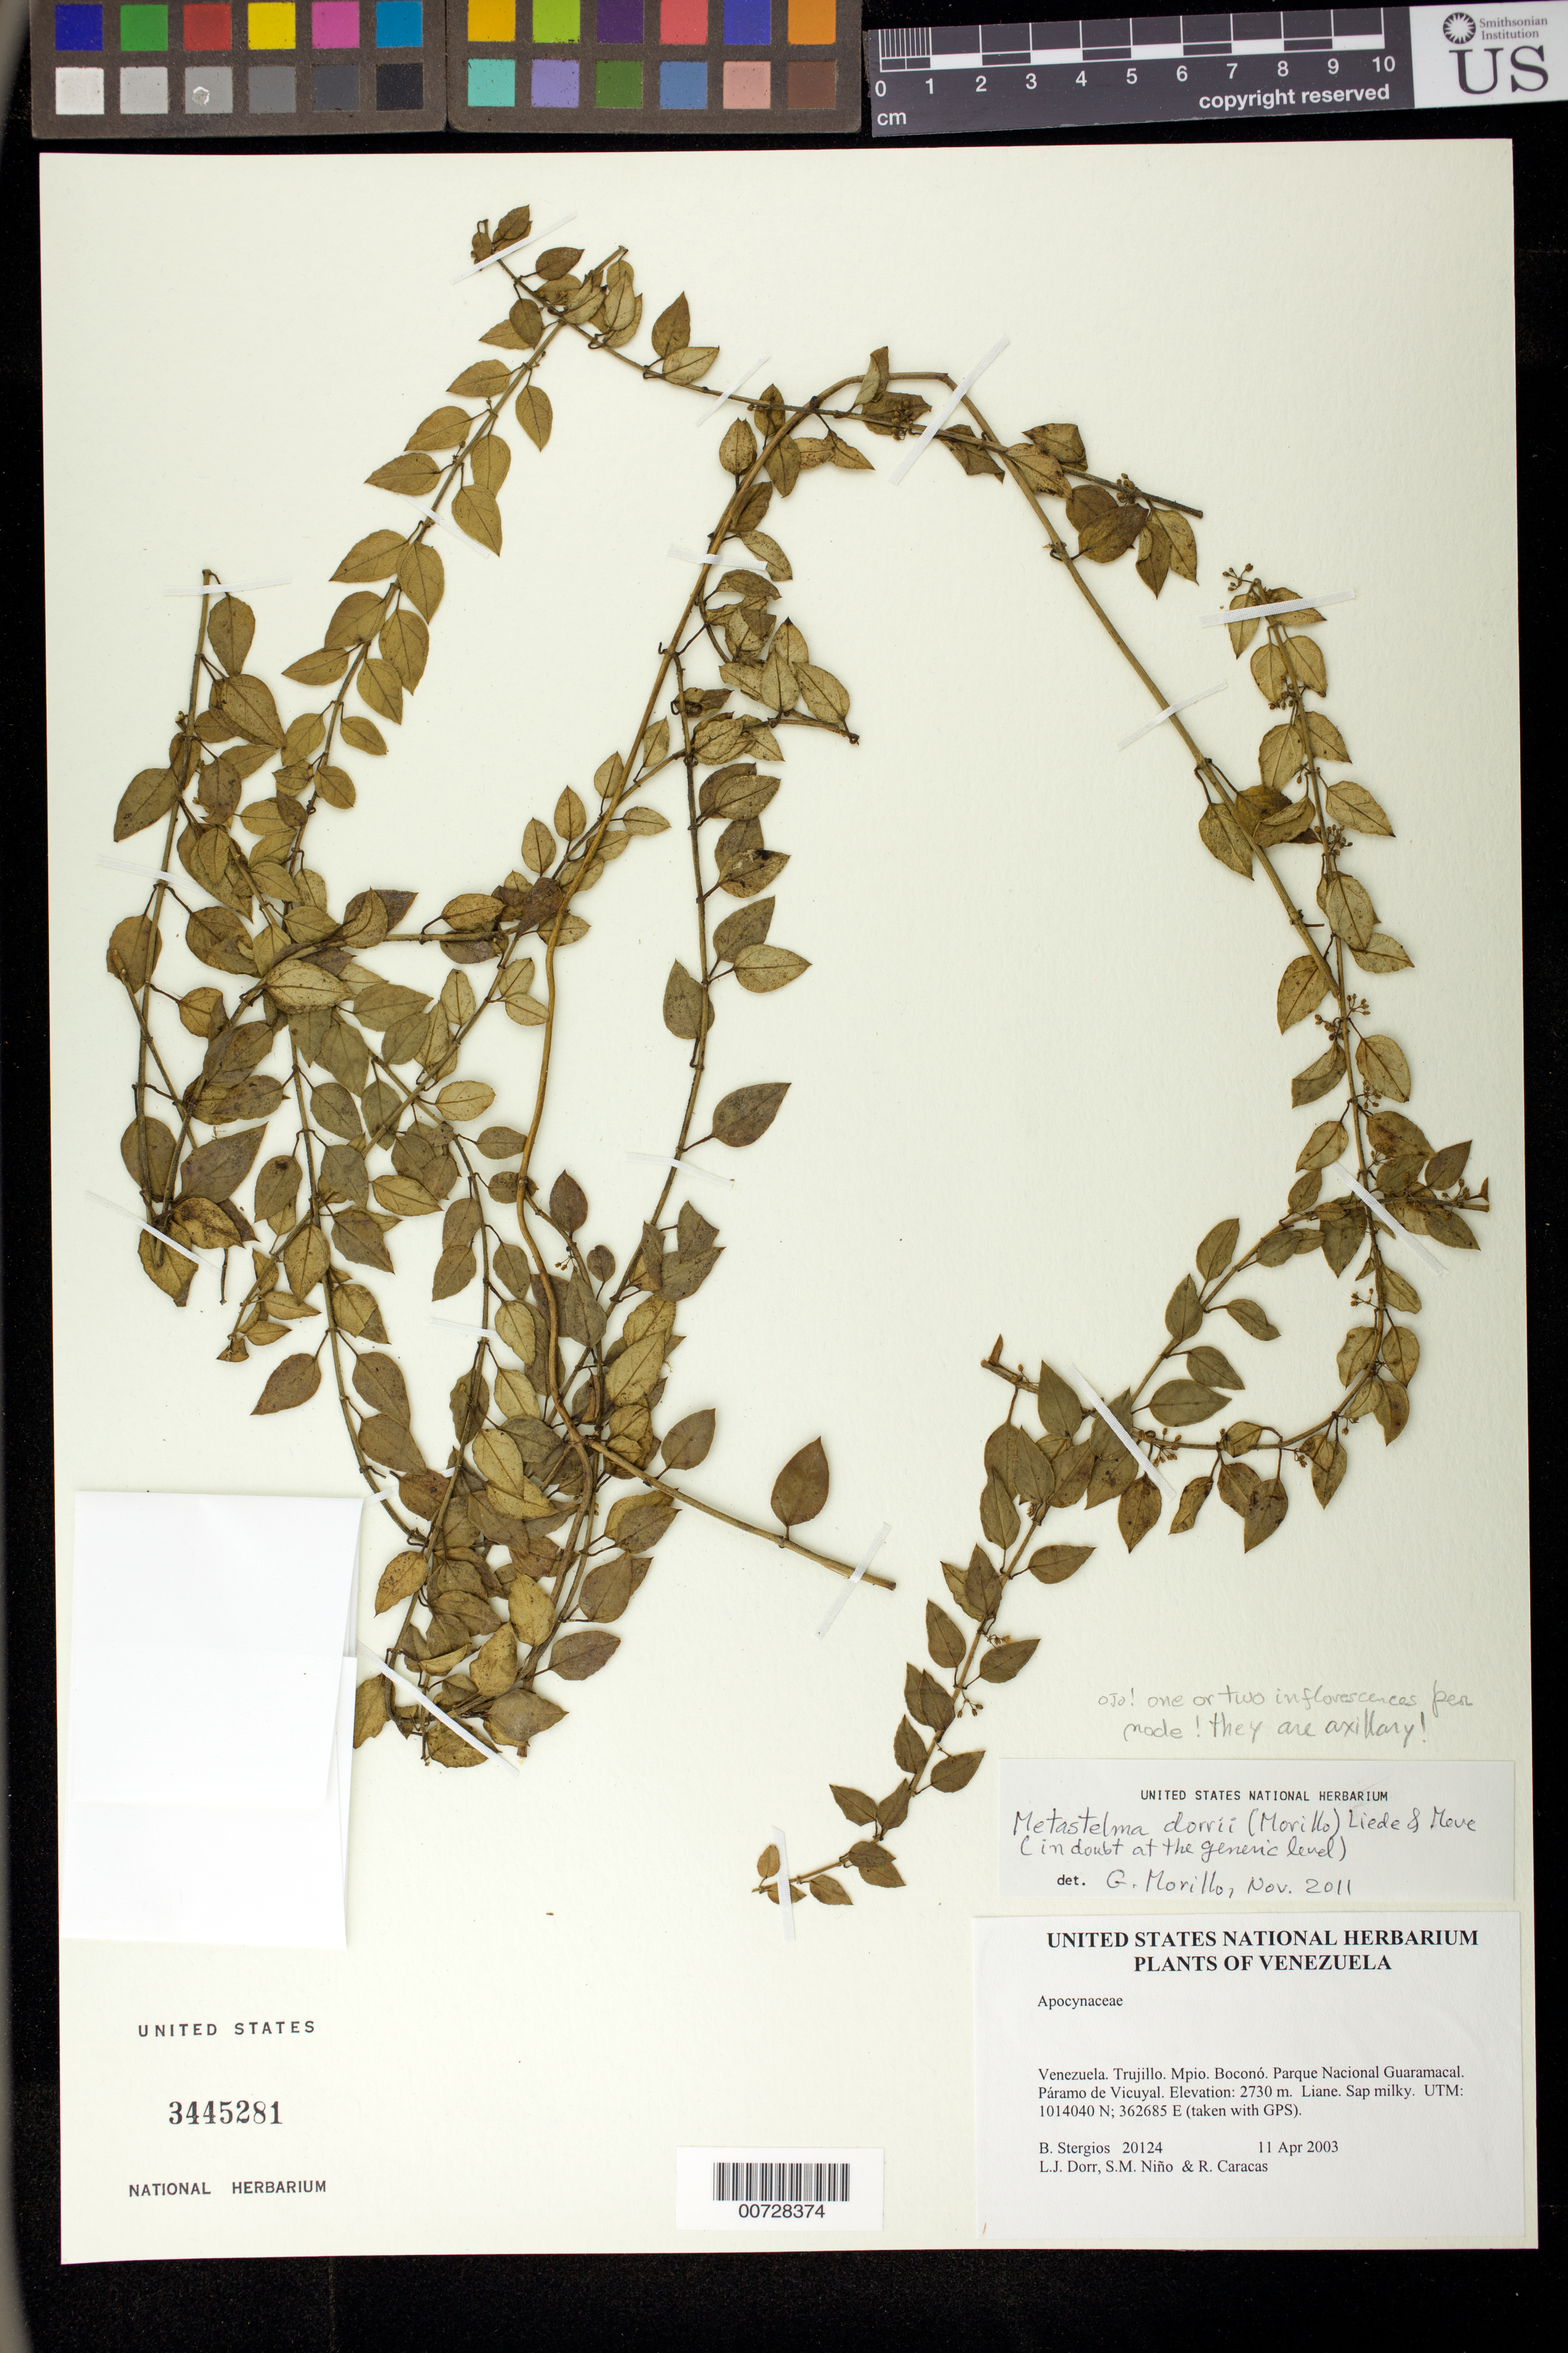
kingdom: Plantae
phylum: Tracheophyta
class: Magnoliopsida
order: Gentianales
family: Apocynaceae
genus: Metastelma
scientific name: Metastelma dorrii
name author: (Morillo) Liede & Meve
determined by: Morillo, G. N.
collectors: B. G. Stergios, L. J. Dorr, S. M. Niño & R. Caracas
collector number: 20124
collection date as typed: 11 Apr 2003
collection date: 2003-04-11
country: Venezuela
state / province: Trujillo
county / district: Boconó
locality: Parque Nacional Guaramacal. Páramo de Vicuyal.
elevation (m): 2730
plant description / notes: PORT, US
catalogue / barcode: US 3445281